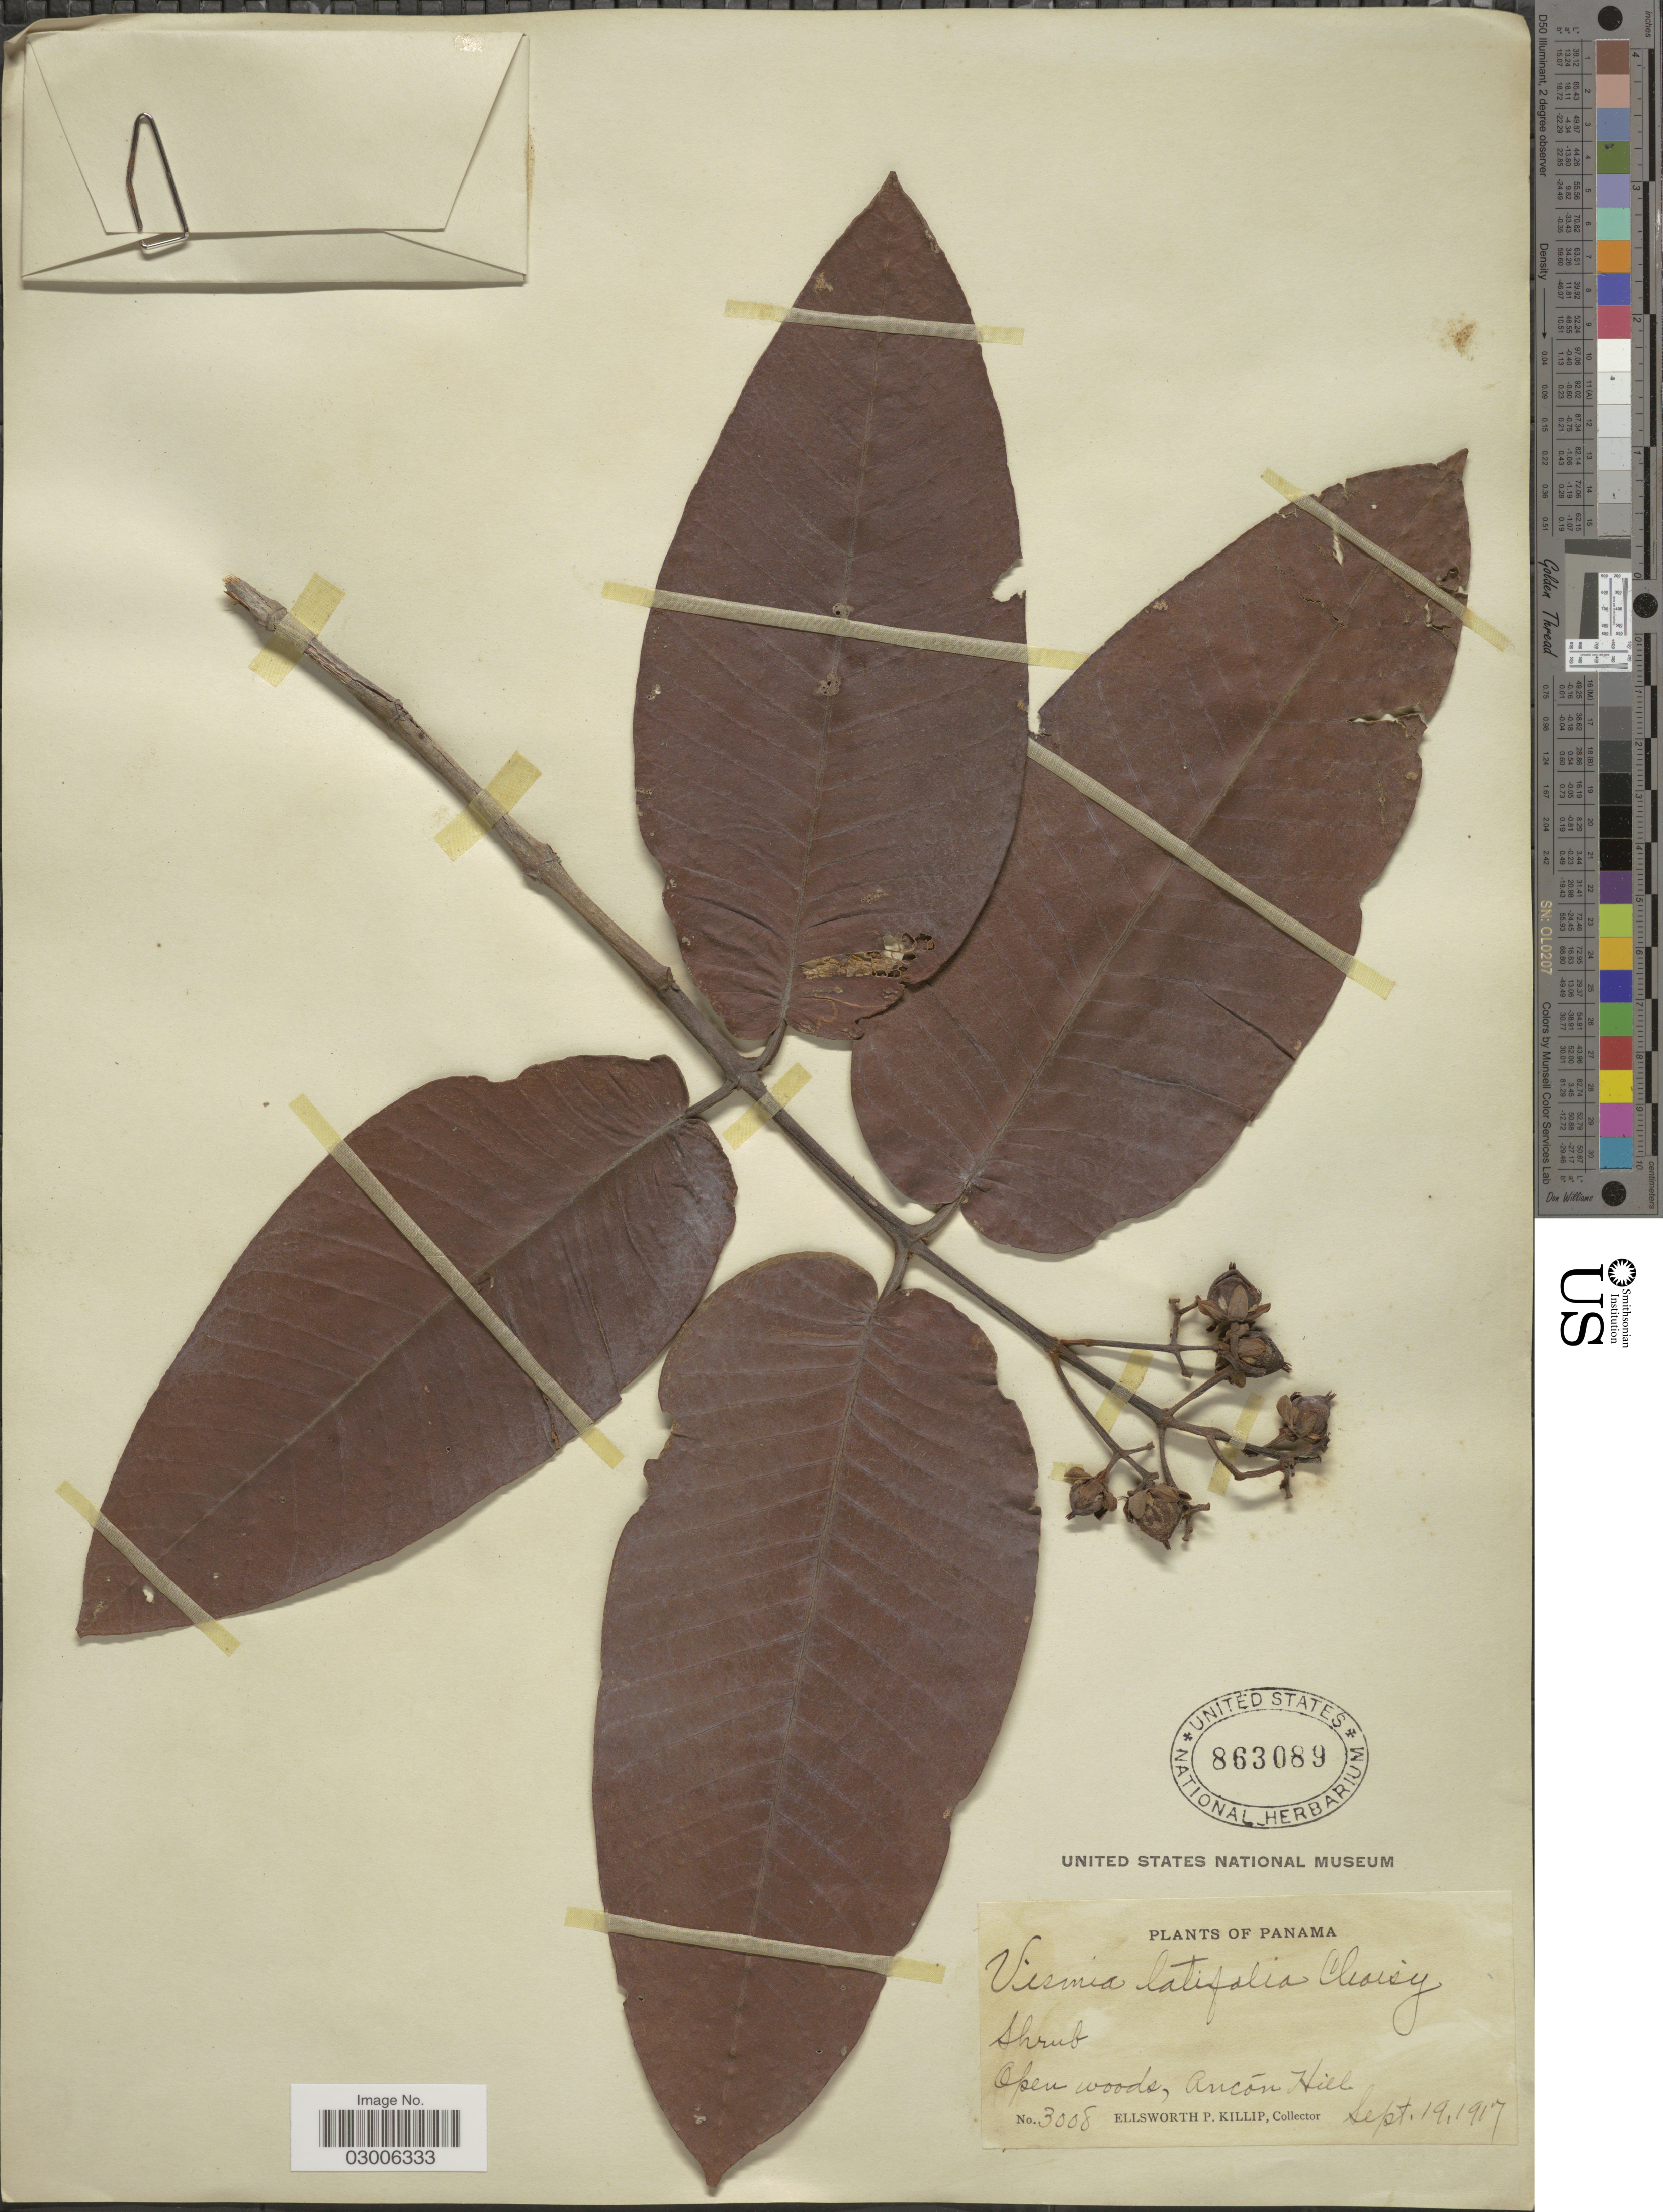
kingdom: Plantae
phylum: Tracheophyta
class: Magnoliopsida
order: Malpighiales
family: Hypericaceae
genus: Vismia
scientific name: Vismia macrophylla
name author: Kunth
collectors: E. P. Killip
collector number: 3008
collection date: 1917-09-19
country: Panama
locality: Ancón Hill.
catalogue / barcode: US 863089